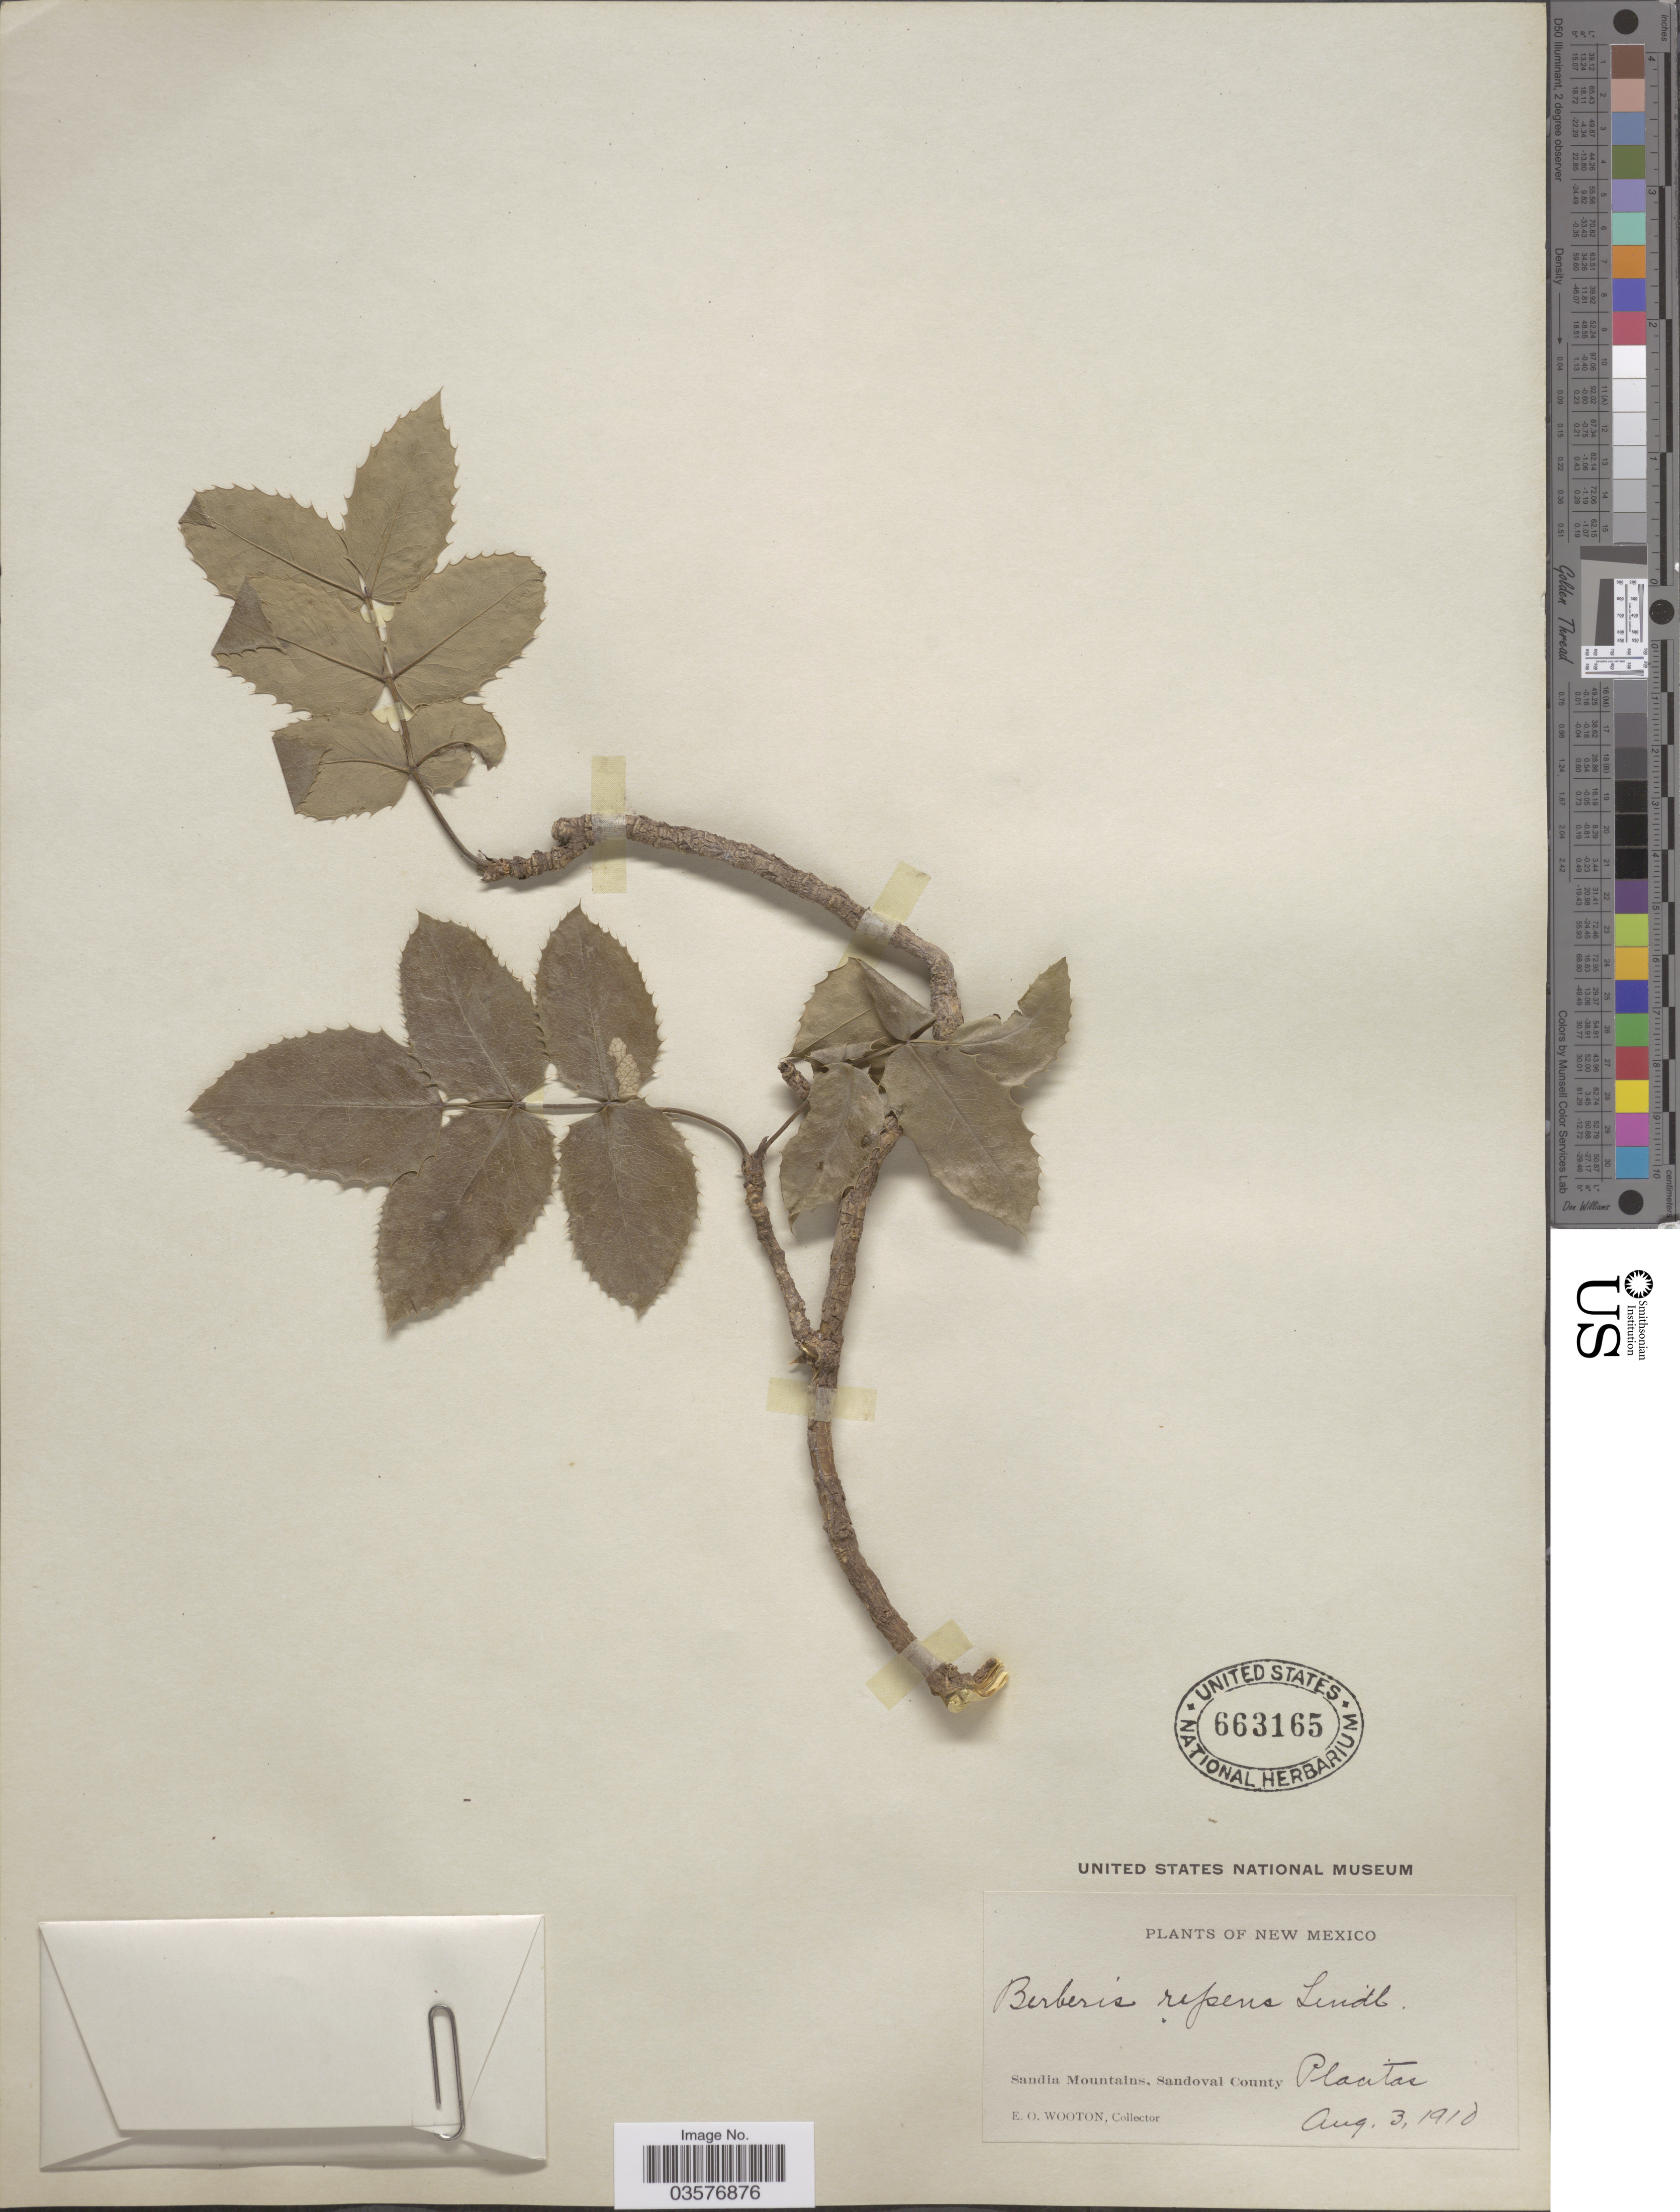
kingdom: Plantae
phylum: Tracheophyta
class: Magnoliopsida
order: Ranunculales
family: Berberidaceae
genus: Mahonia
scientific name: Mahonia repens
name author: (Lindl.) G. Don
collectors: E. O. Wooton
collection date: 1910-08-03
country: United States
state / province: New Mexico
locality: Sandia Mountains, Sandoval County. Placitas.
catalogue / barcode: US 663165